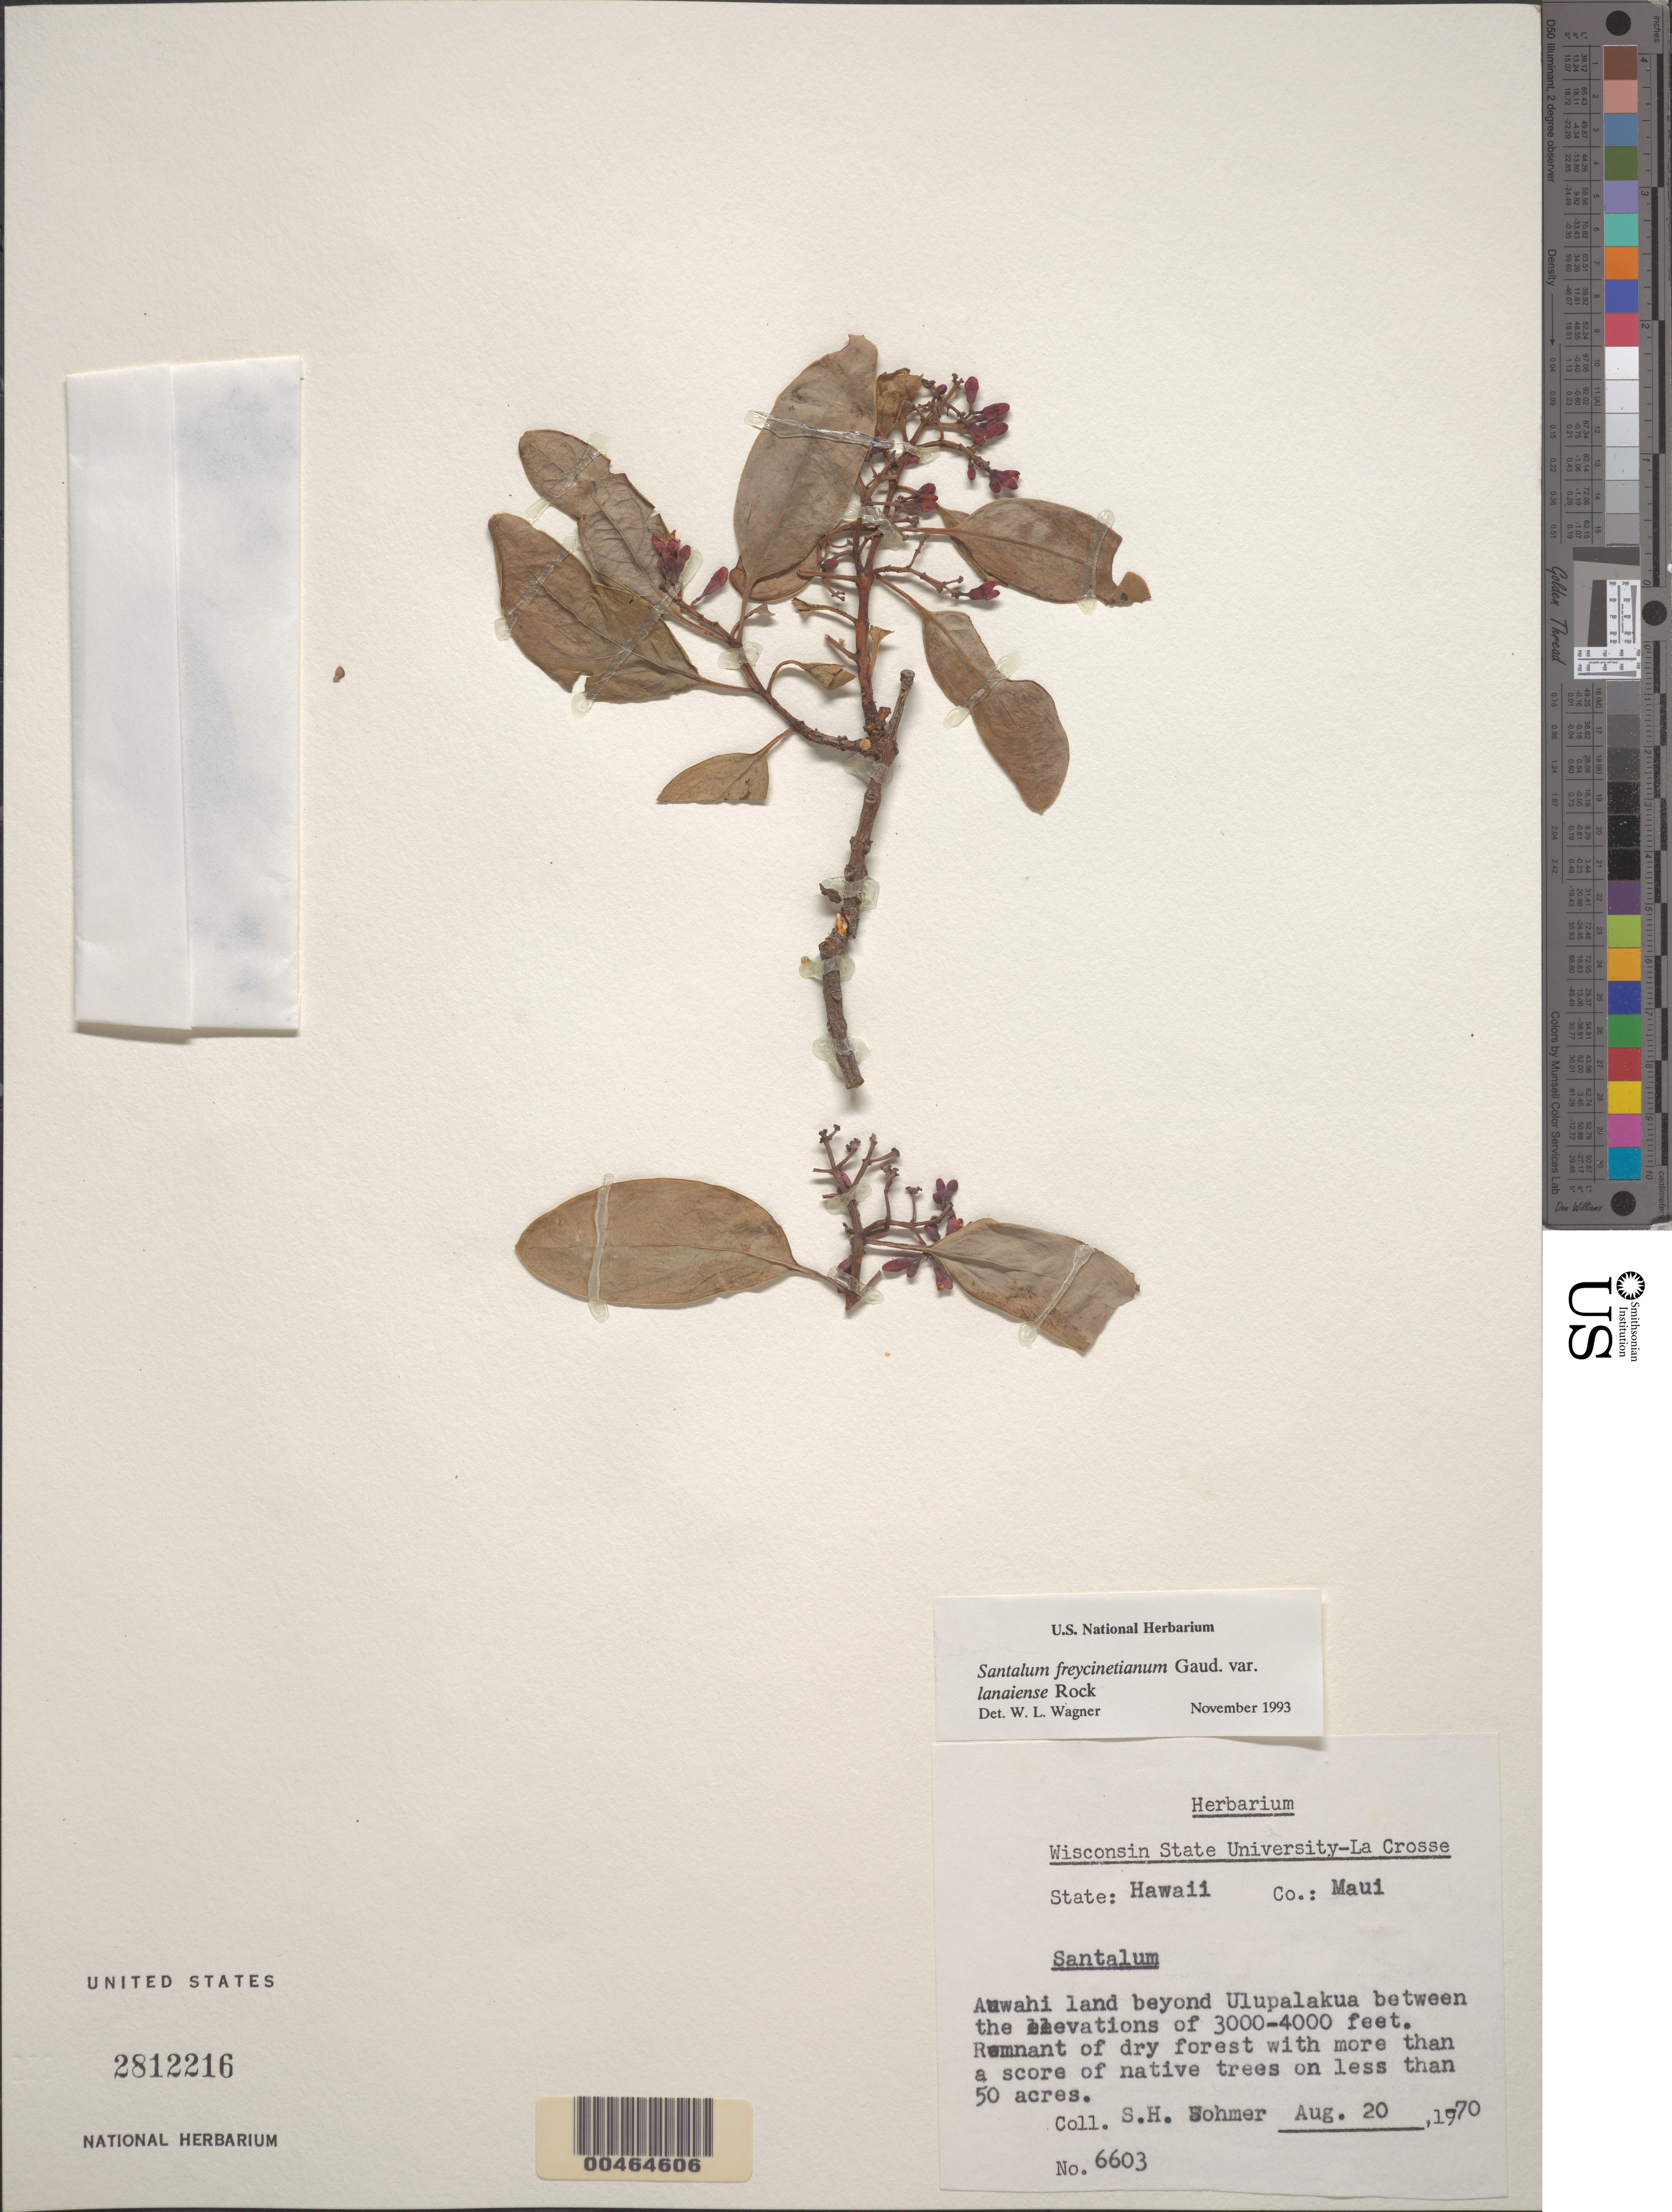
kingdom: Plantae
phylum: Tracheophyta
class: Magnoliopsida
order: Santalales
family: Santalaceae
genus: Santalum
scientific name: Santalum haleakalae var. lanaiense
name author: (Rock) Harbaugh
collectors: S. H. Sohmer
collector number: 6603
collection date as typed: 20 Aug 1970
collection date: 1970-08-20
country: United States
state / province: Hawaii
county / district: Maui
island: Maui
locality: Auwahi land beyond Ulupalakua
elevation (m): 914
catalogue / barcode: US 2812216